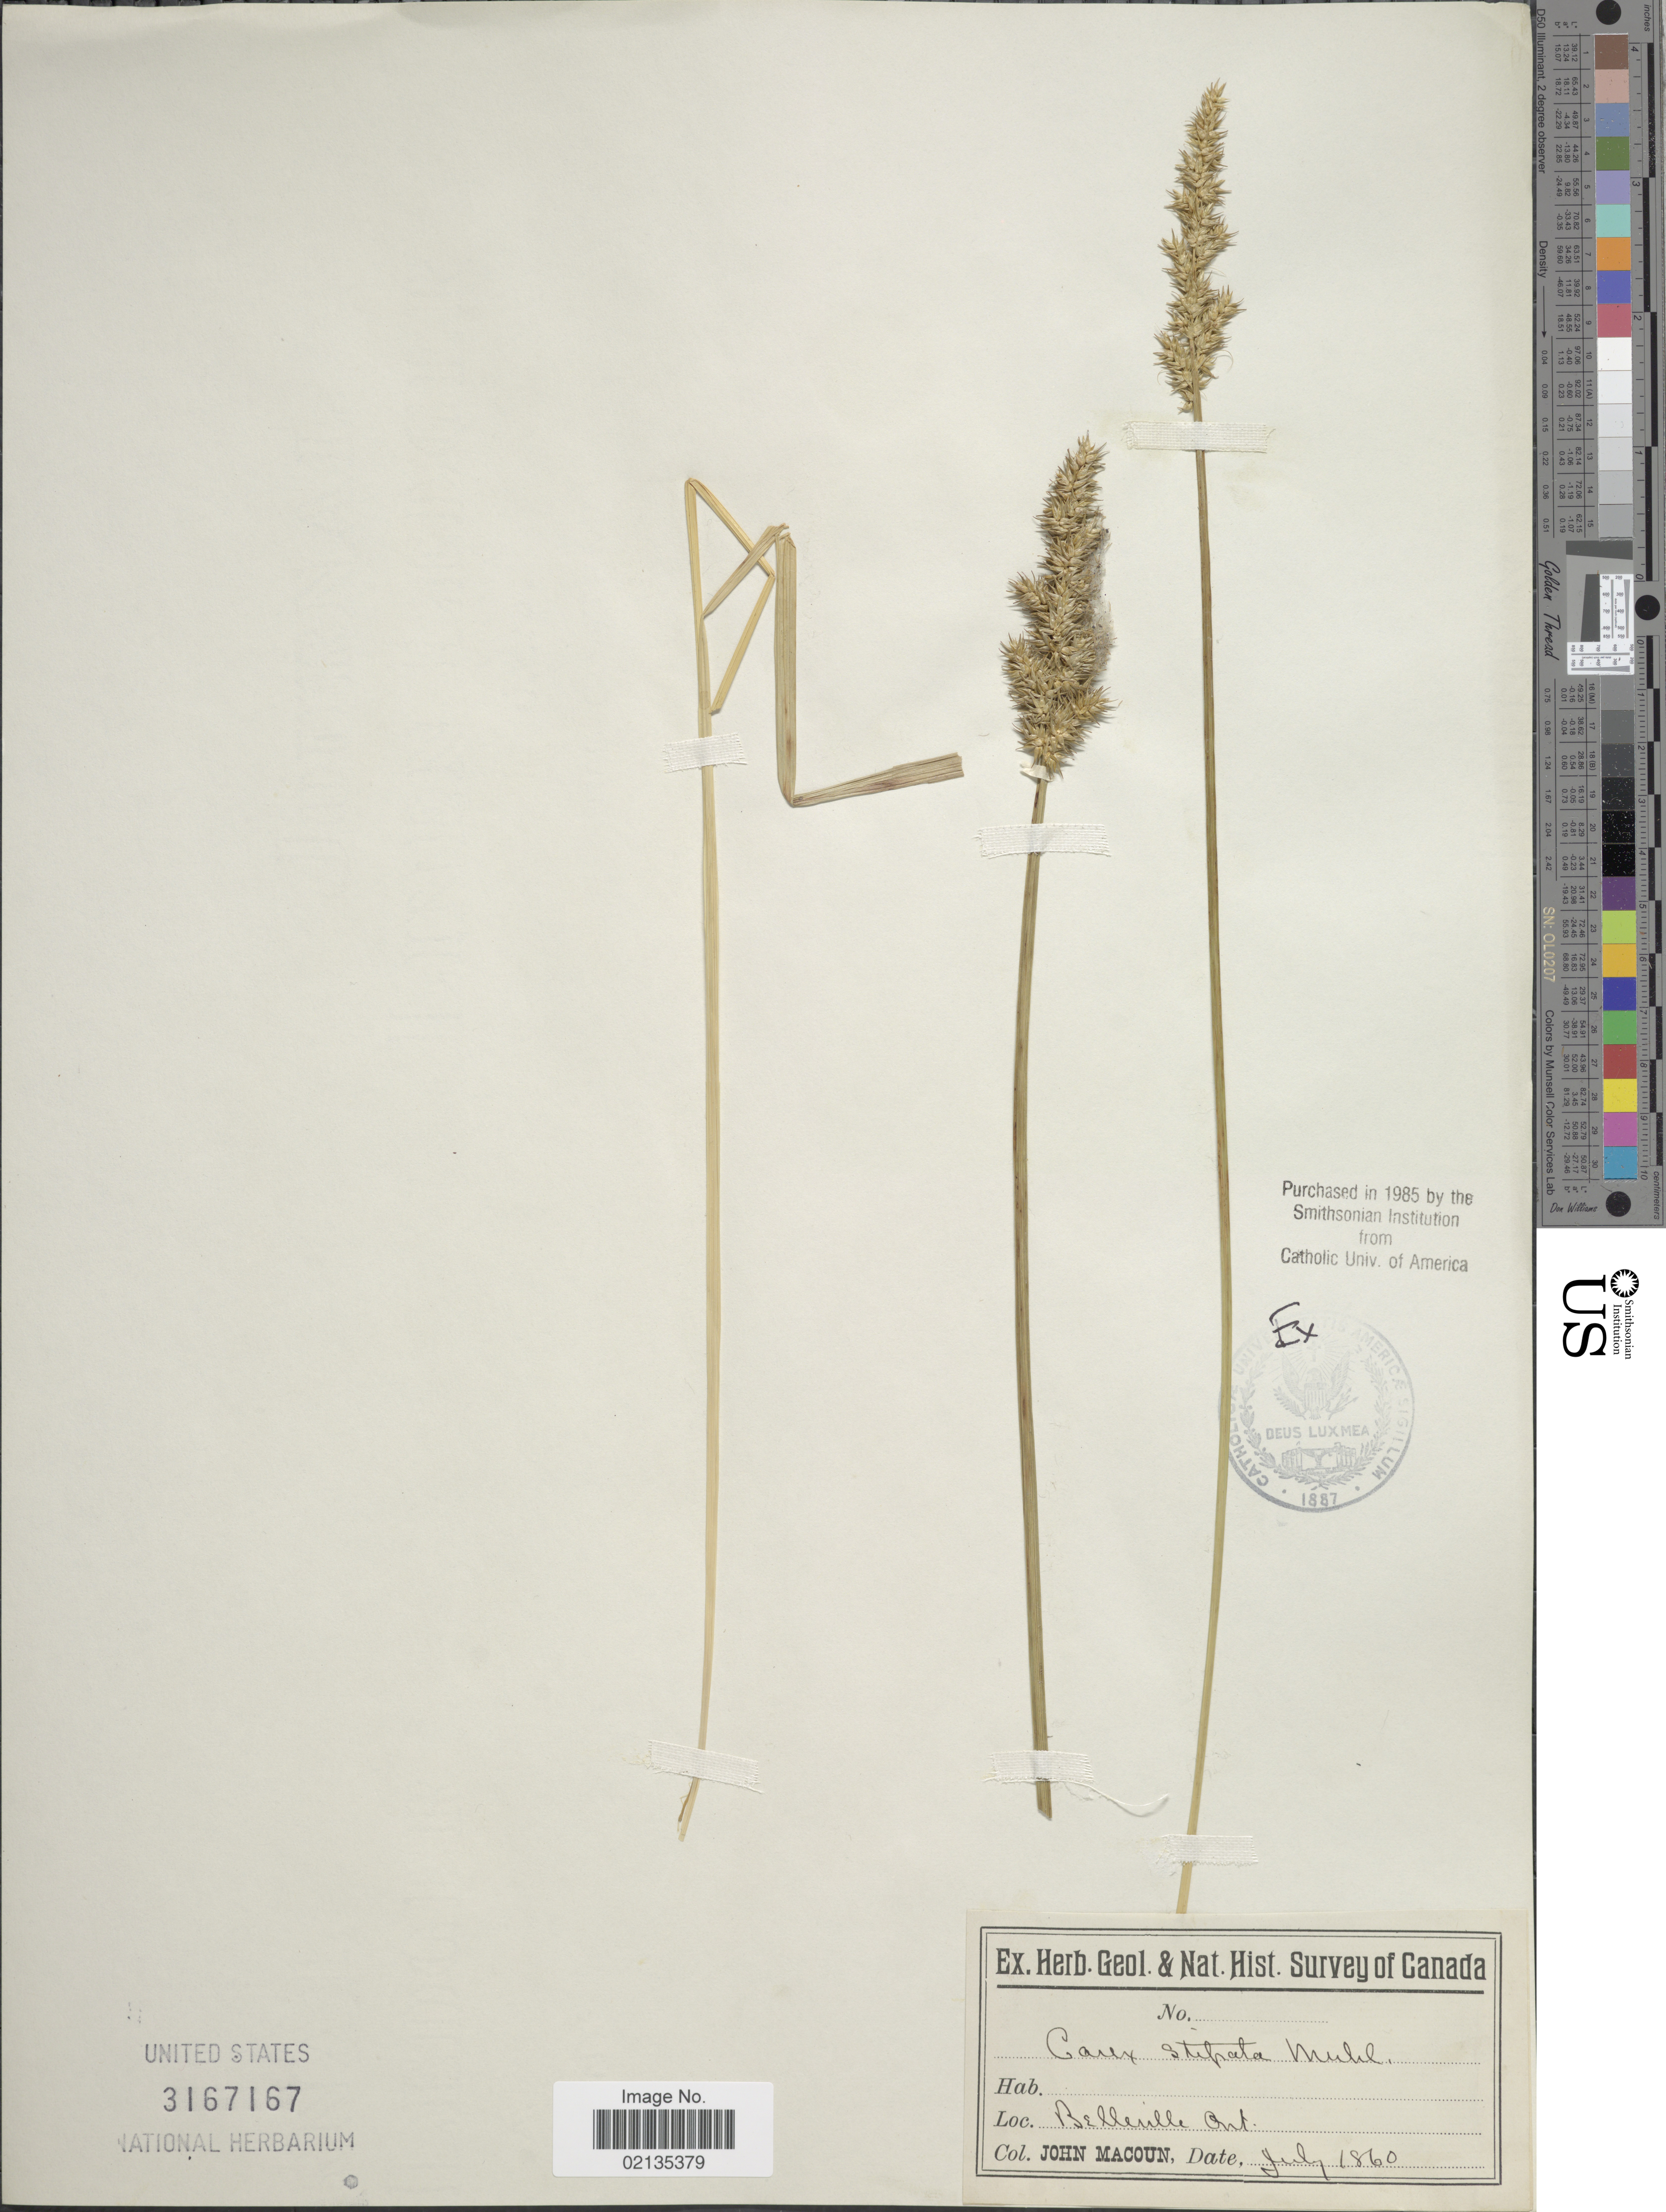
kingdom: Plantae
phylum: Tracheophyta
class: Liliopsida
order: Poales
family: Cyperaceae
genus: Carex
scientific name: Carex stipata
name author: Muhl. ex Willd.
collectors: J. Macoun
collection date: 1860-07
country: Canada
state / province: Ontario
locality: Belleville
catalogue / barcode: US 3167167